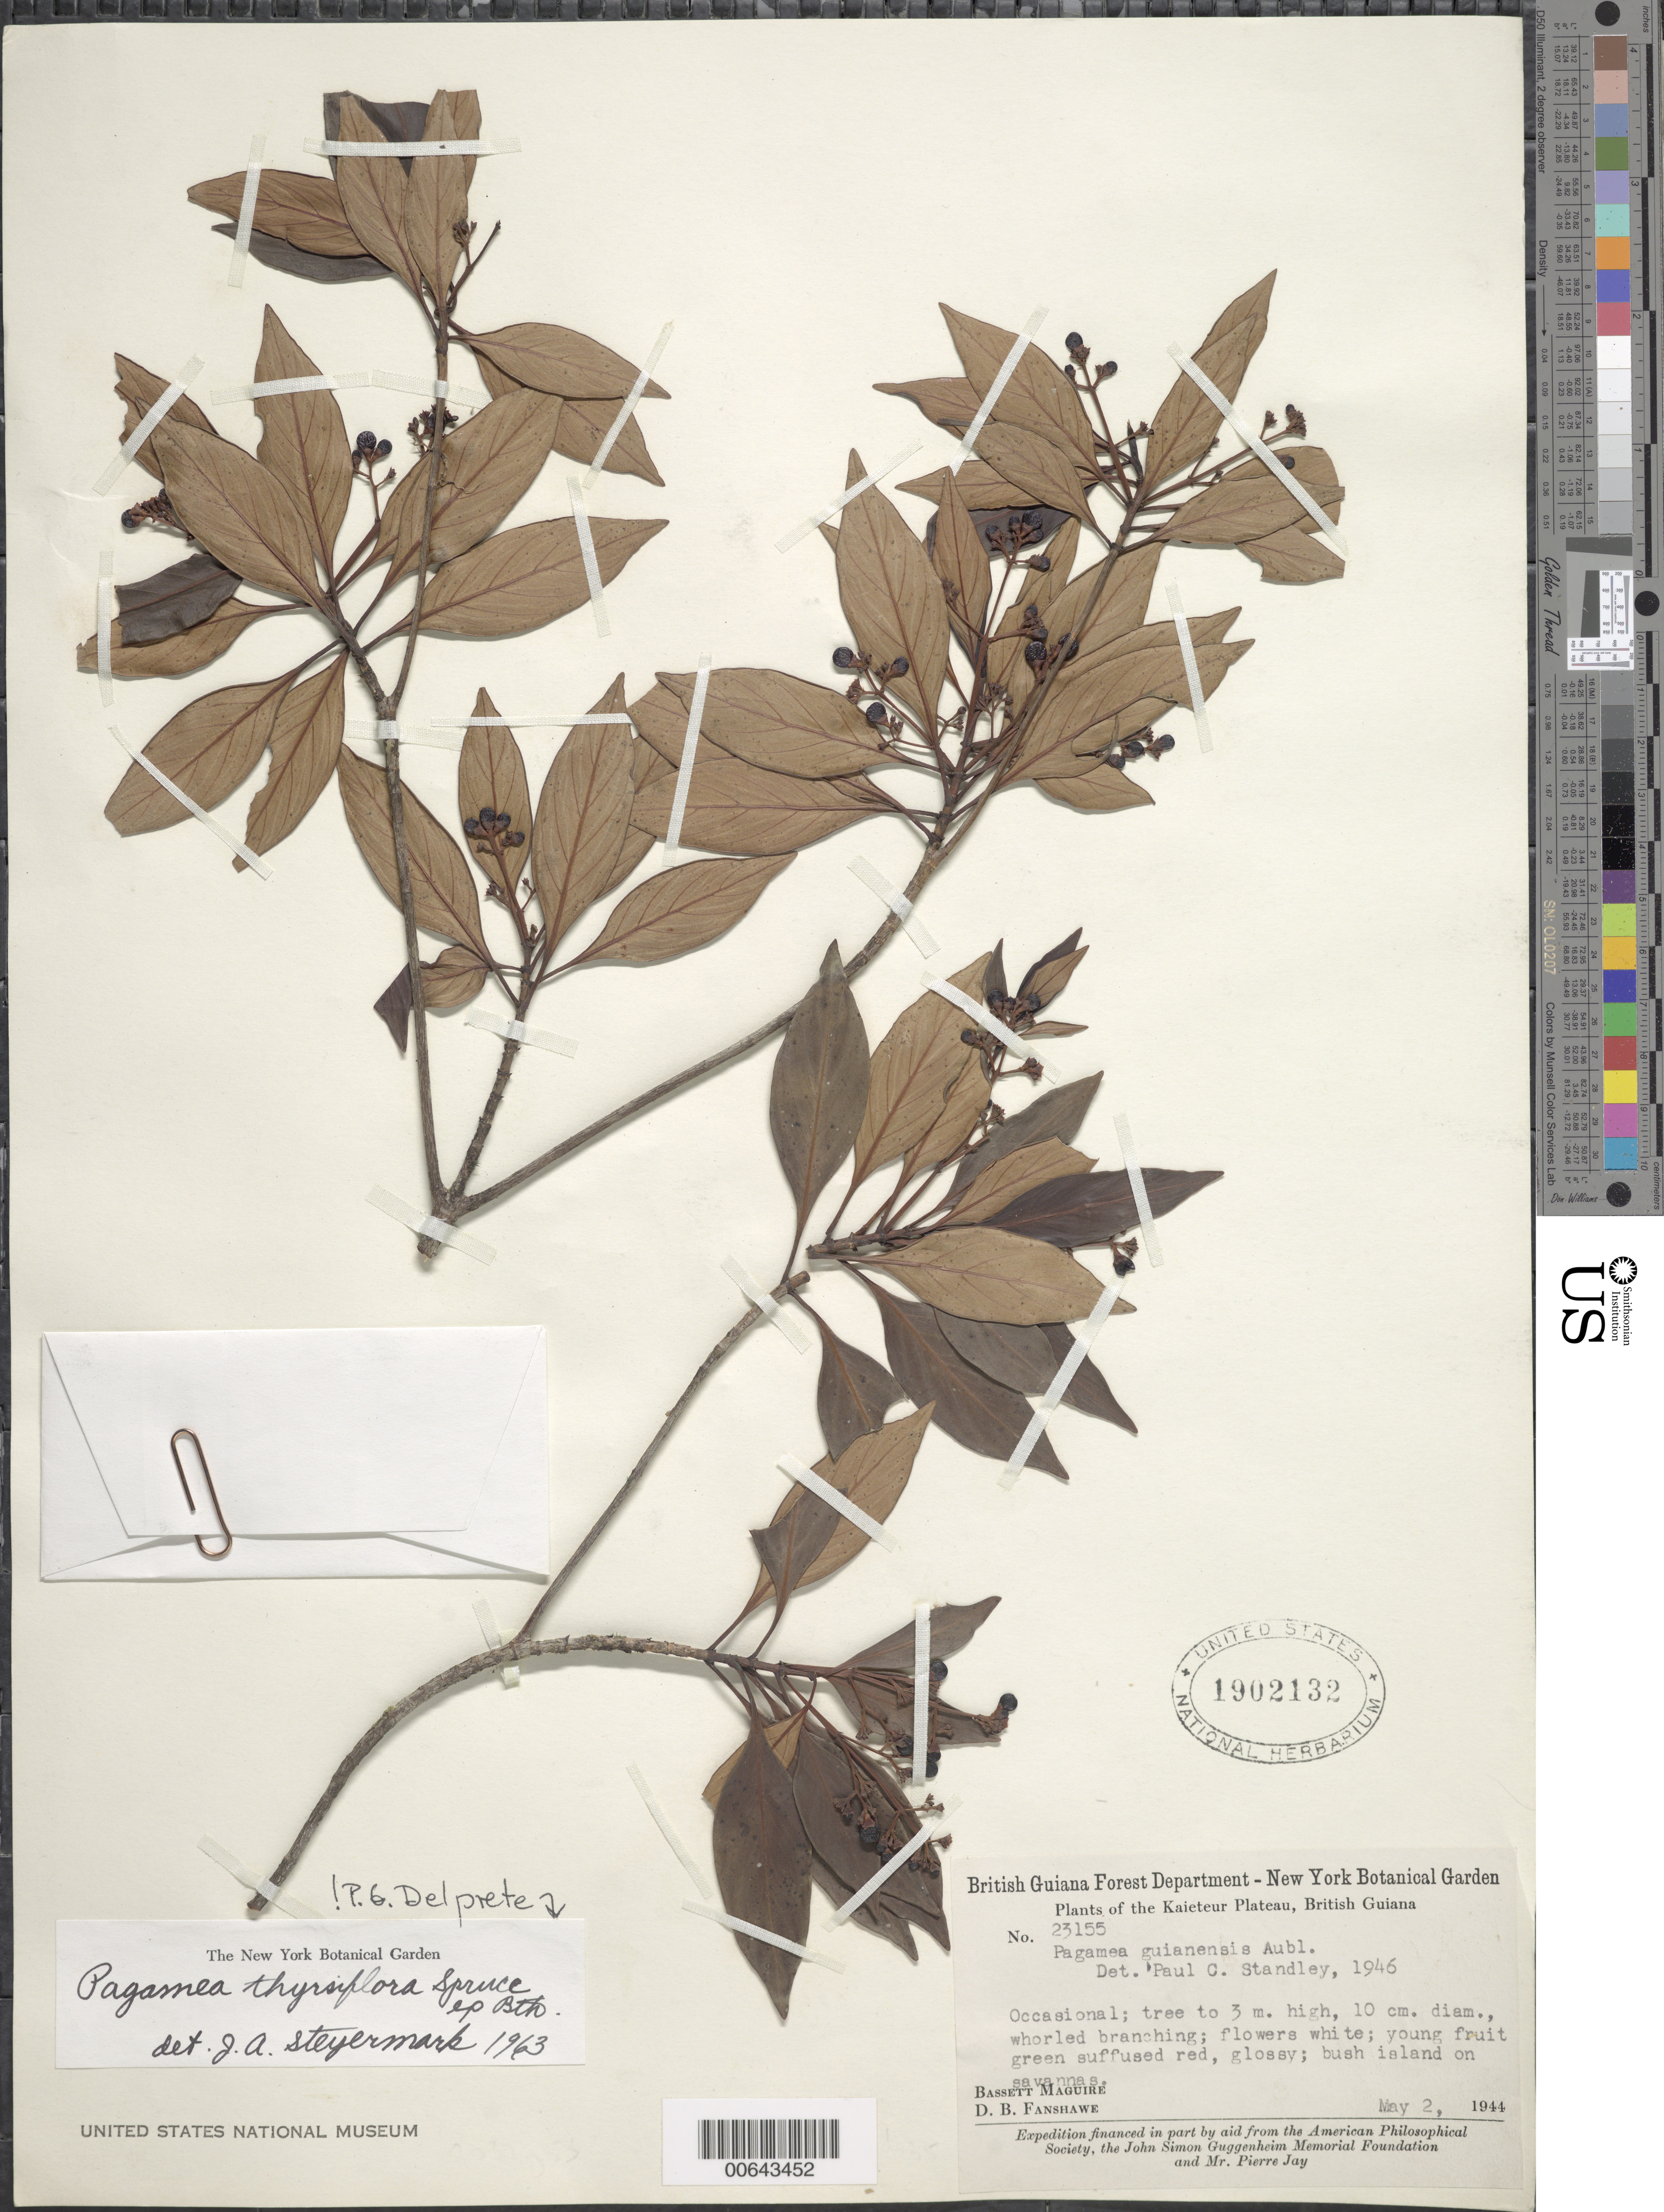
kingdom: Plantae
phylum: Tracheophyta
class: Magnoliopsida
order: Gentianales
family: Rubiaceae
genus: Pagamea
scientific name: Pagamea thyrsiflora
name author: Spruce ex Benth.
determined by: Delprete, P. G., Herb. de Guyane Cay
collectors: B. Maguire & D. B. Fanshawe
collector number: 23155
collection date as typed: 2-May-44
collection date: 1944-05-02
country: Guyana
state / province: Potaro-Siparuni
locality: Kaieteur Plateau, Potaro River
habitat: Bush island on savannas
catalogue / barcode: US 1902132